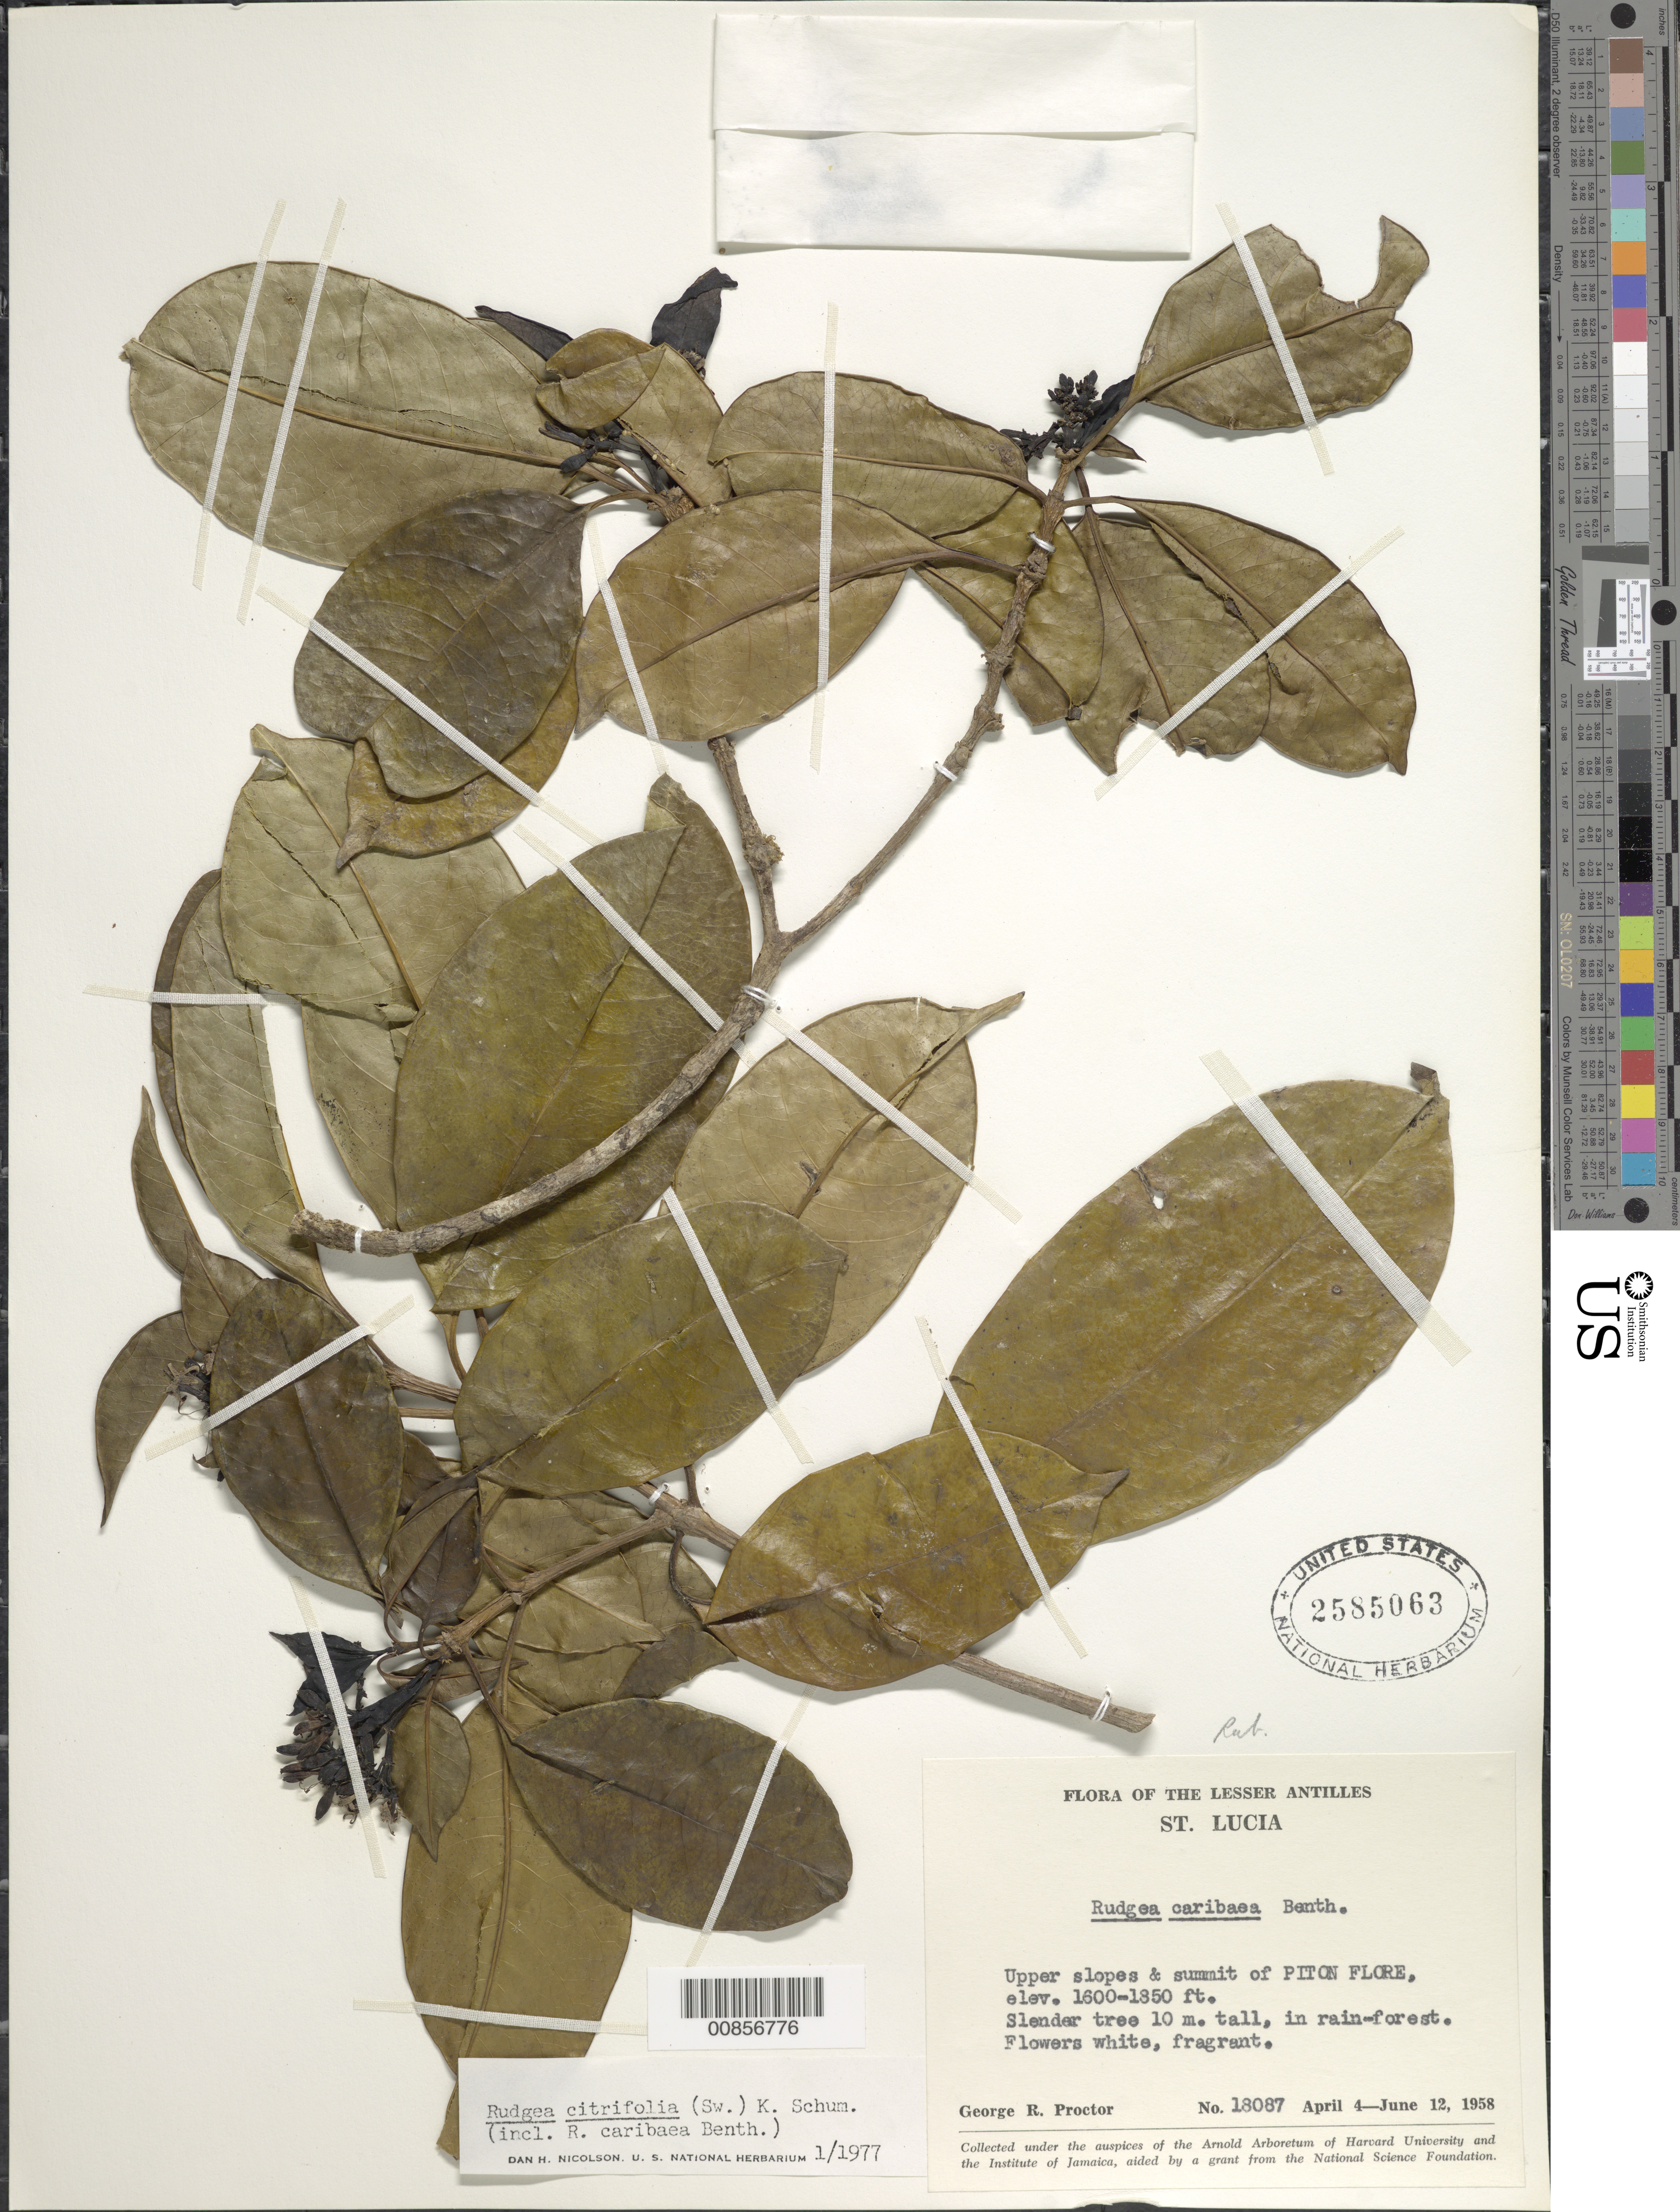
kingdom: Plantae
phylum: Tracheophyta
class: Magnoliopsida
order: Gentianales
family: Rubiaceae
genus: Rudgea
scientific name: Rudgea citrifolia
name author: (Sw.) K. Schum.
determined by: Nicolson, Dan H.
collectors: G. R. Proctor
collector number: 18087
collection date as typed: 04 Apr 1958 to 12 Jun 1958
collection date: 1958-04-04/1958-06-12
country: St. Lucia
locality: Upper slopes and summit of Piton Flore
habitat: Montane rainforest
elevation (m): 488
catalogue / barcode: US 2585063